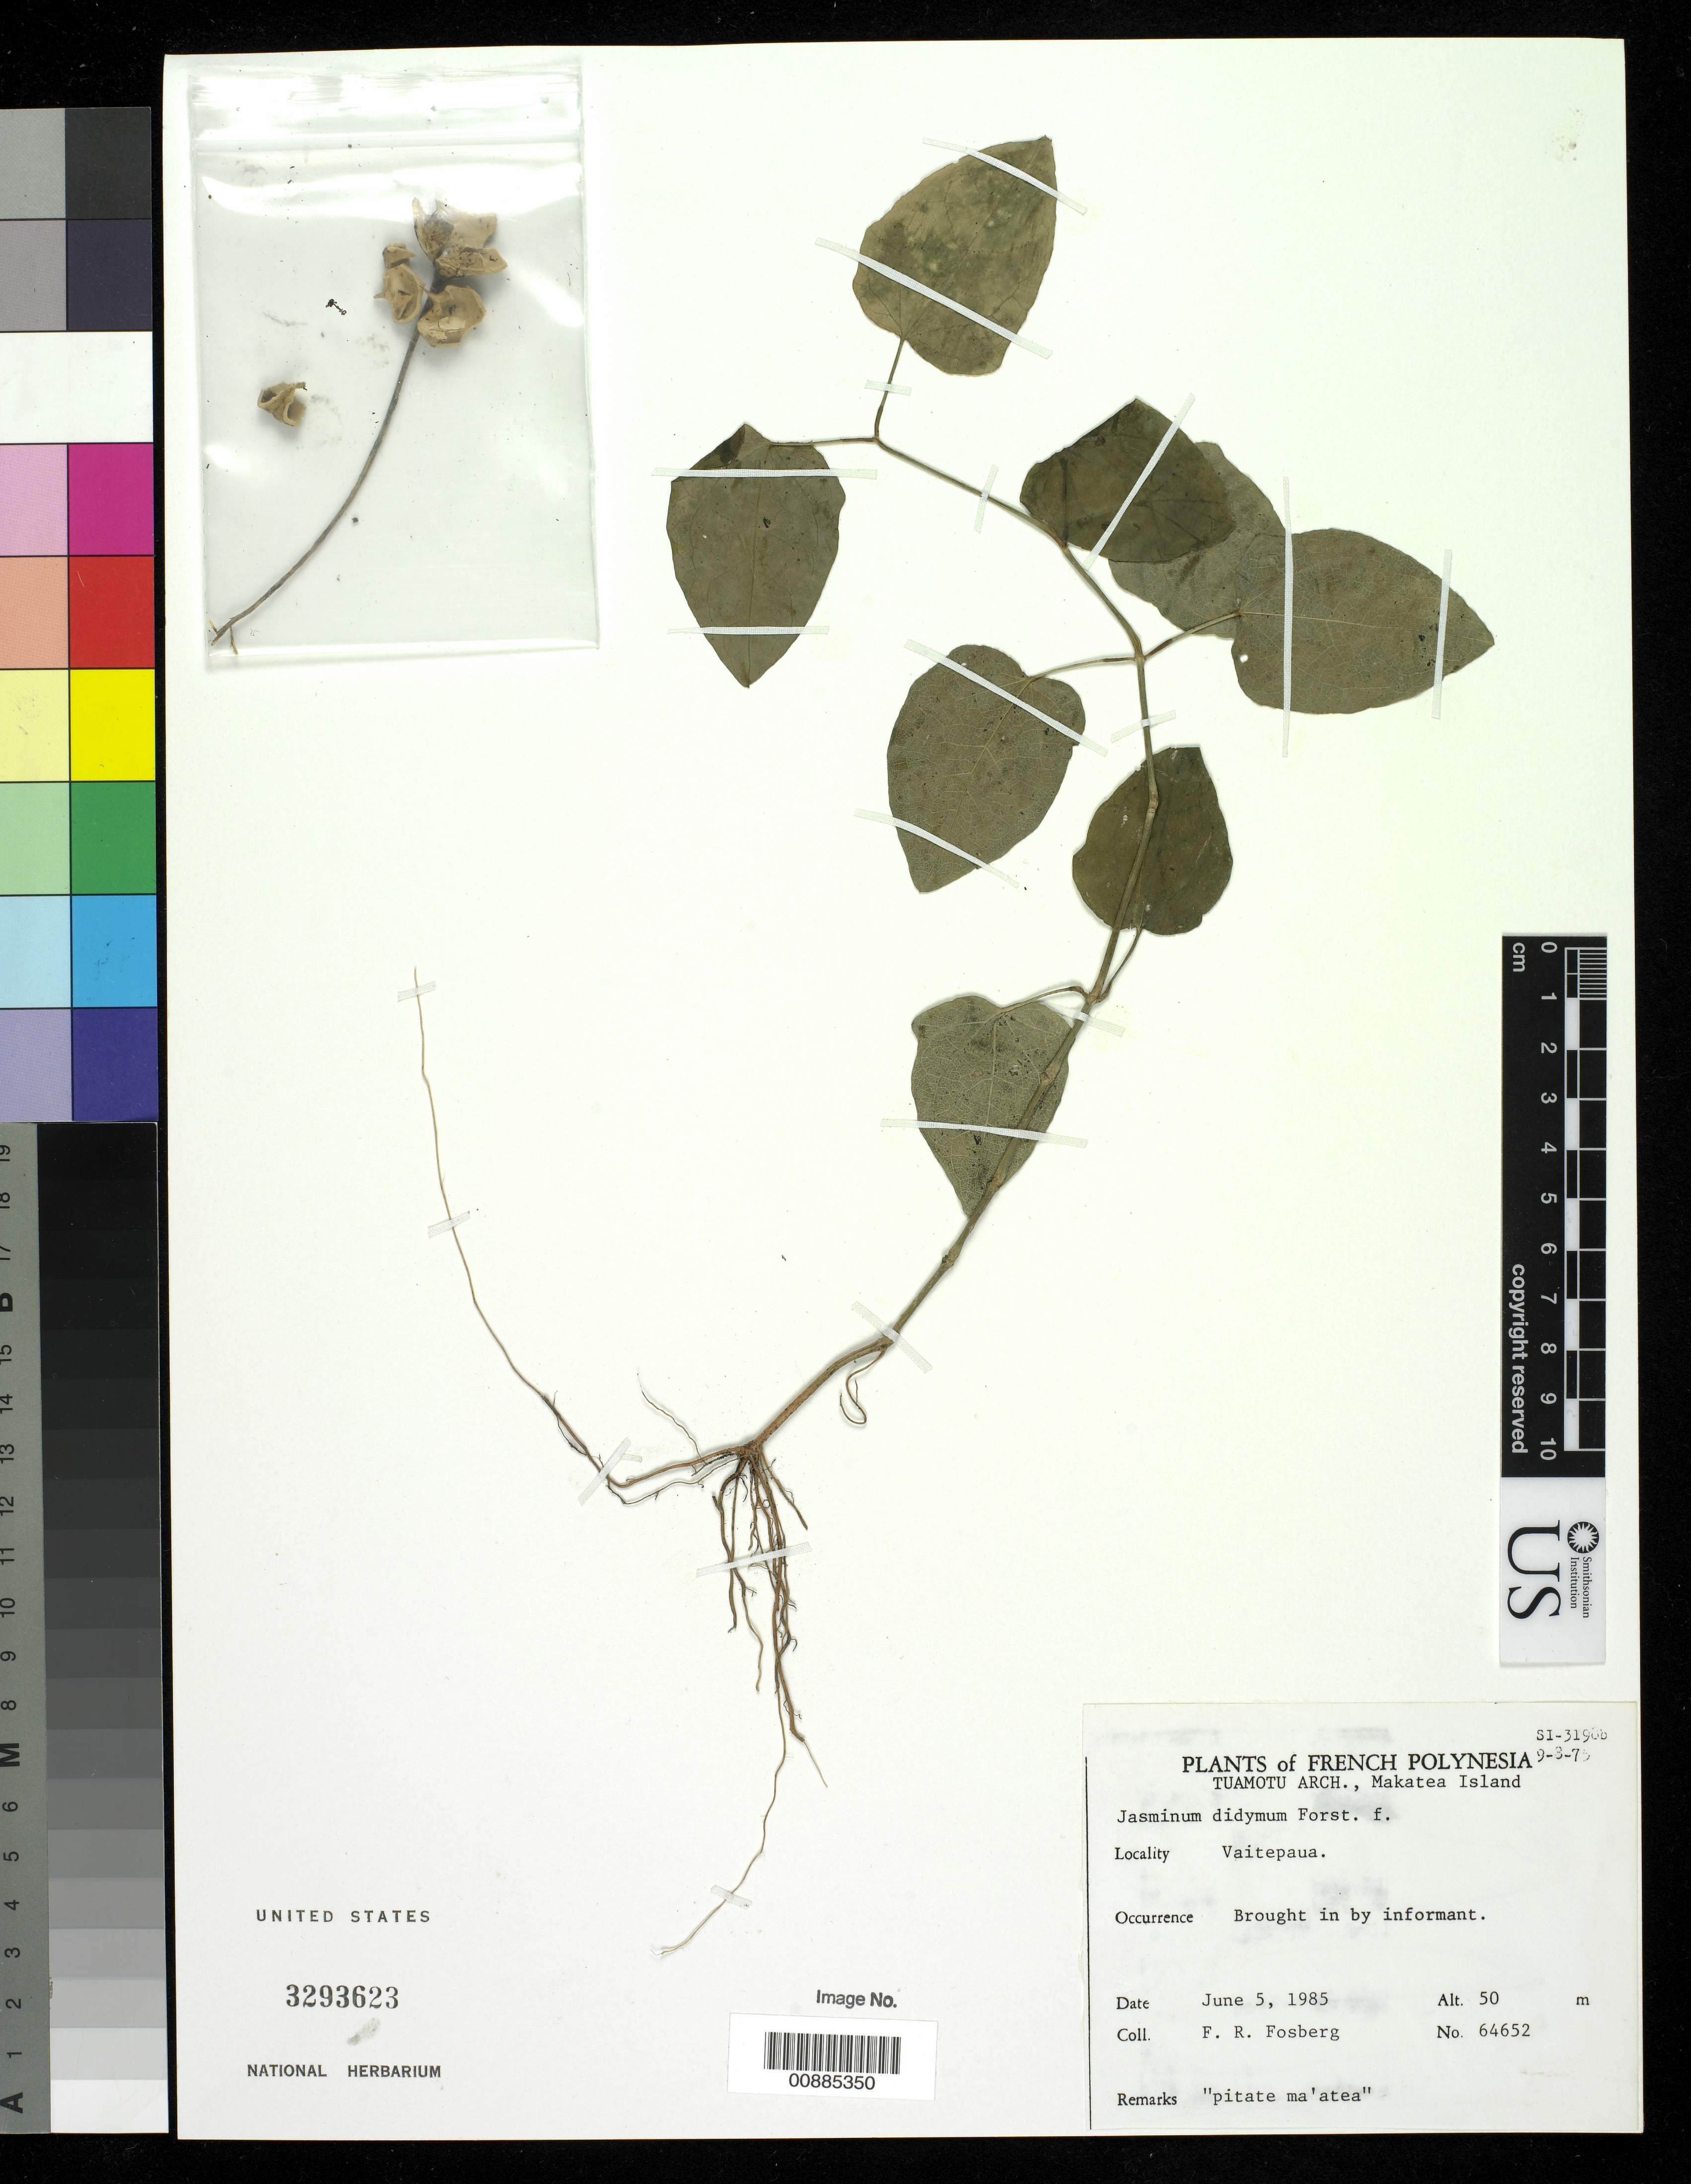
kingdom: Plantae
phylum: Tracheophyta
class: Magnoliopsida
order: Lamiales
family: Oleaceae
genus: Jasminum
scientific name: Jasminum didymum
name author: G. Forst.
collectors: F. R. Fosberg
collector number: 64652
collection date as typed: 05 Jun 1985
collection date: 1985-06-05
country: French Polynesia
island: Makatea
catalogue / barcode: US 3293623